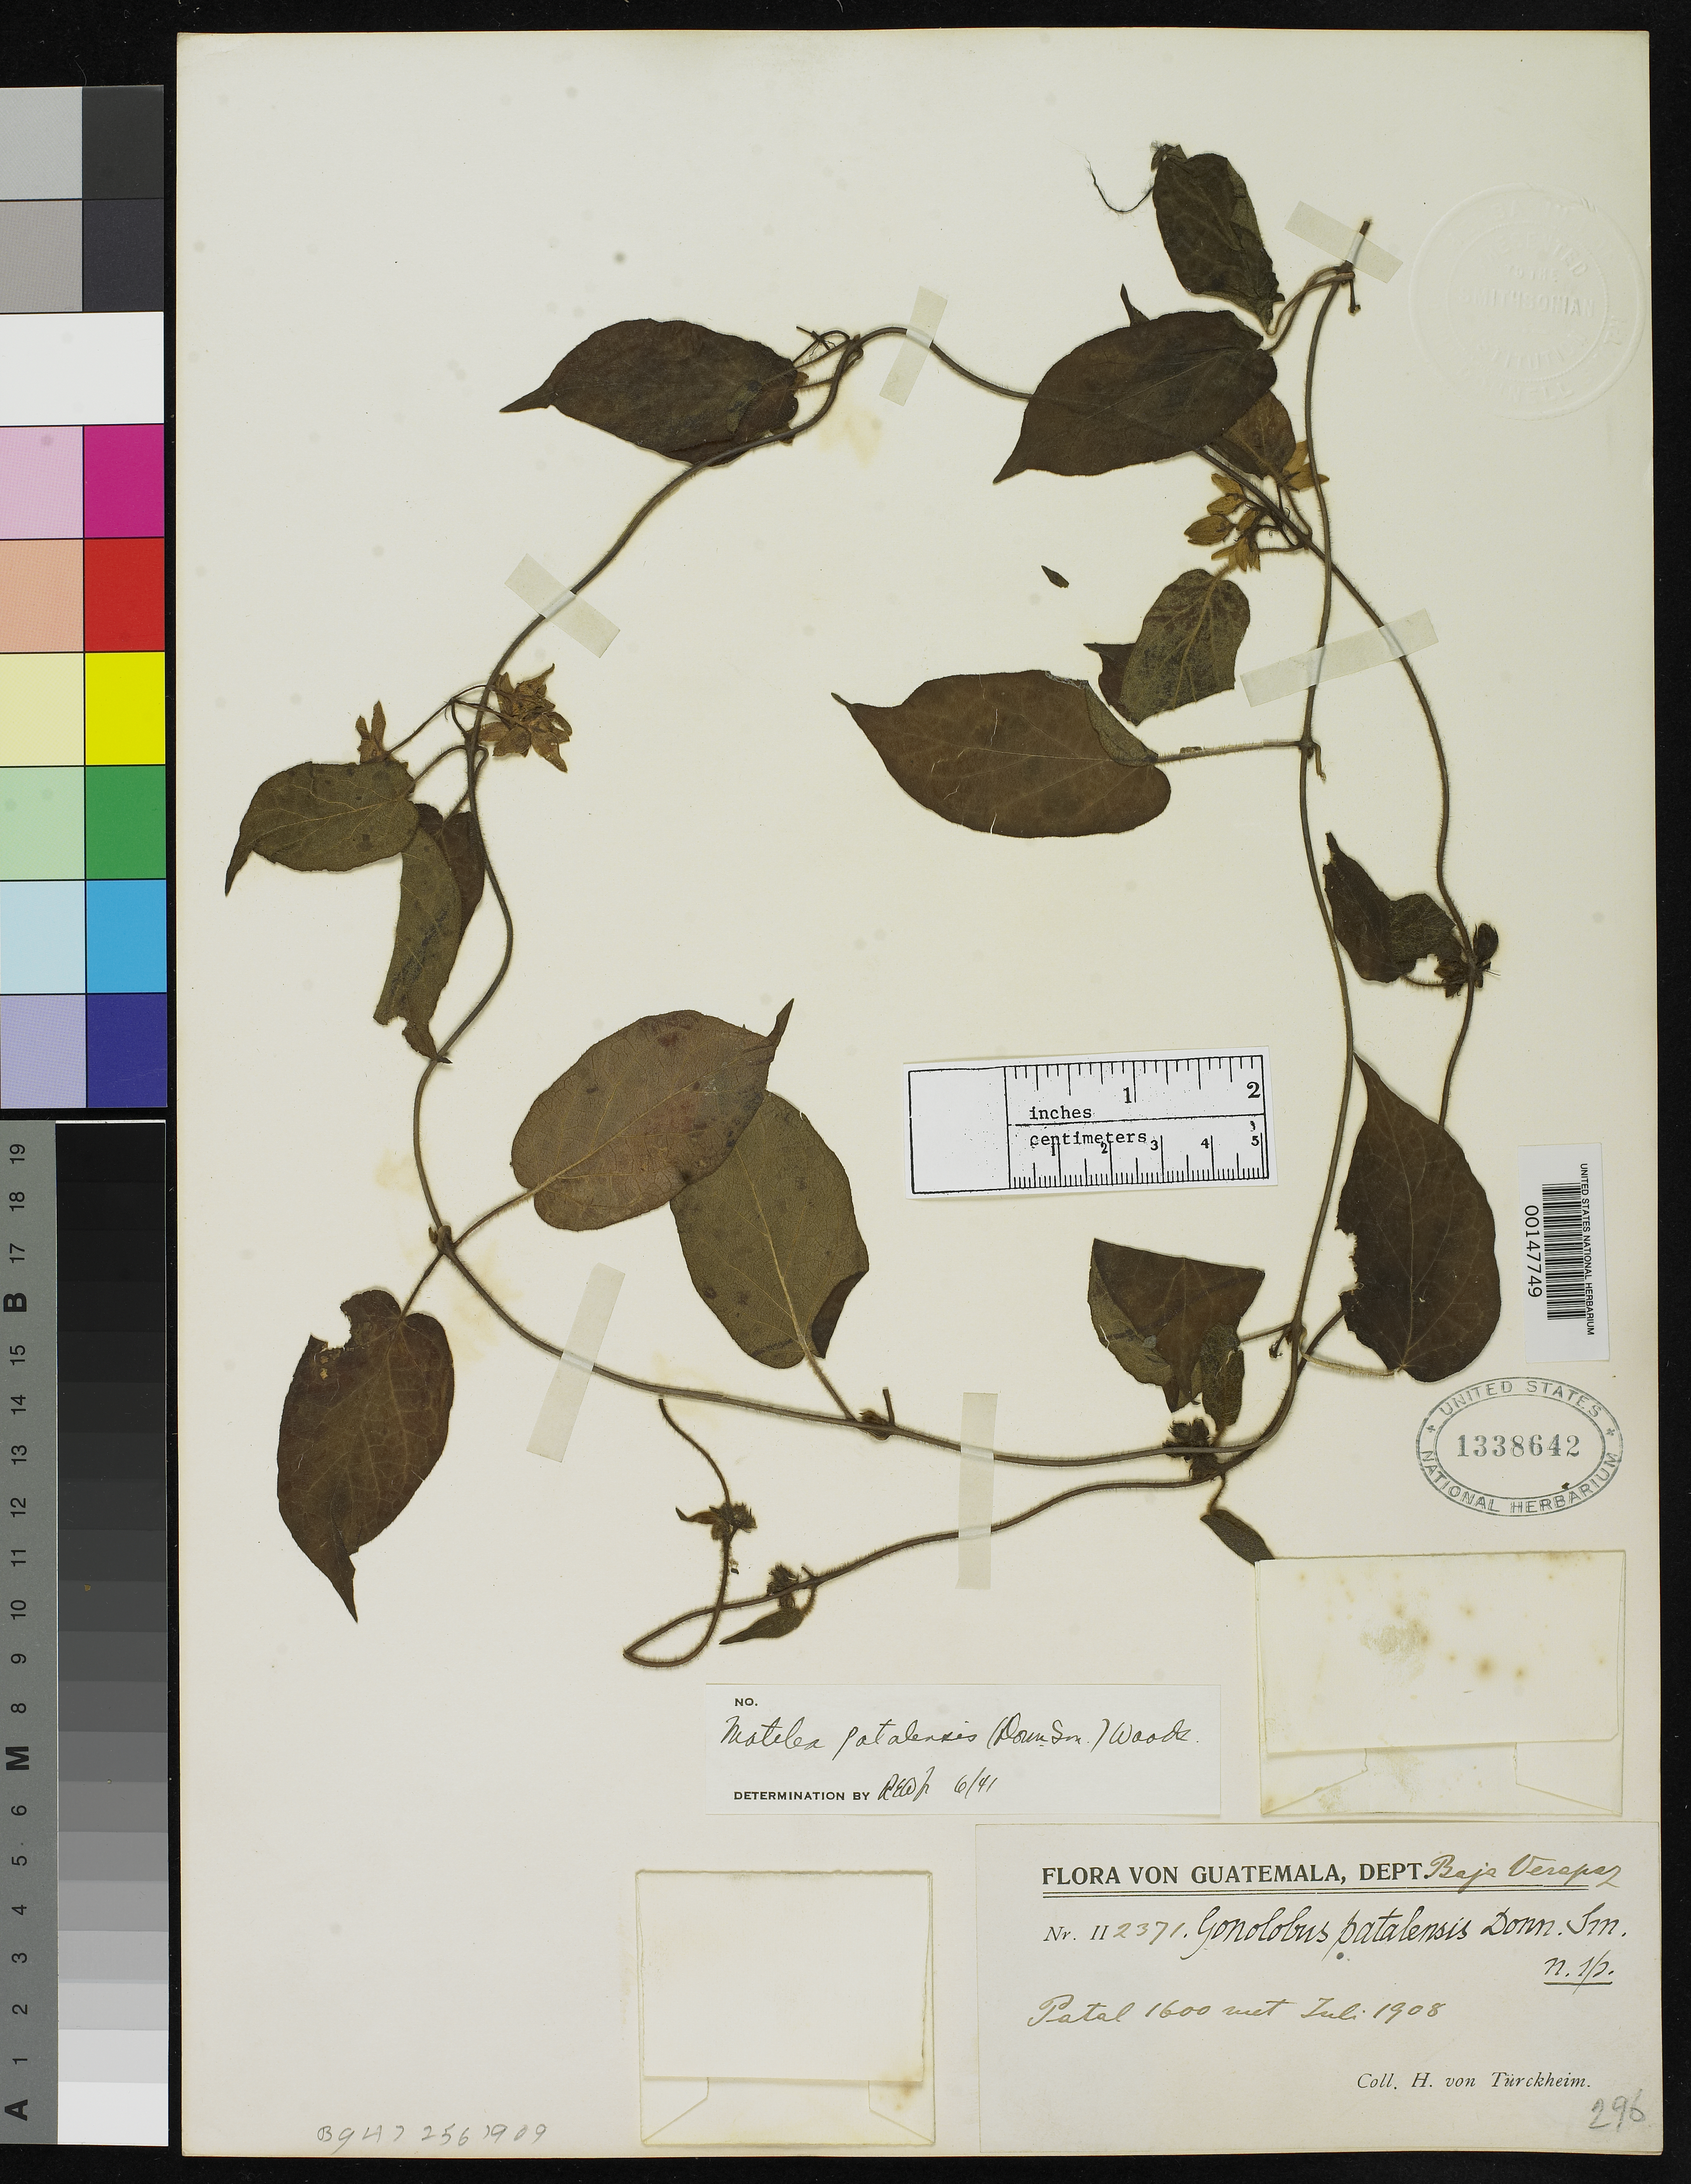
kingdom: Plantae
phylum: Tracheophyta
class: Magnoliopsida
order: Gentianales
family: Apocynaceae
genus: Gonolobus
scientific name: Gonolobus patalensis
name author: Donn. Sm.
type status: Type Collection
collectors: H. von Türckheim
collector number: II 2371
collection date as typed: Jul 1908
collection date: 1908-07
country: Guatemala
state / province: Baja Verapaz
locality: Patal.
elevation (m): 1600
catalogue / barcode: US 1338642